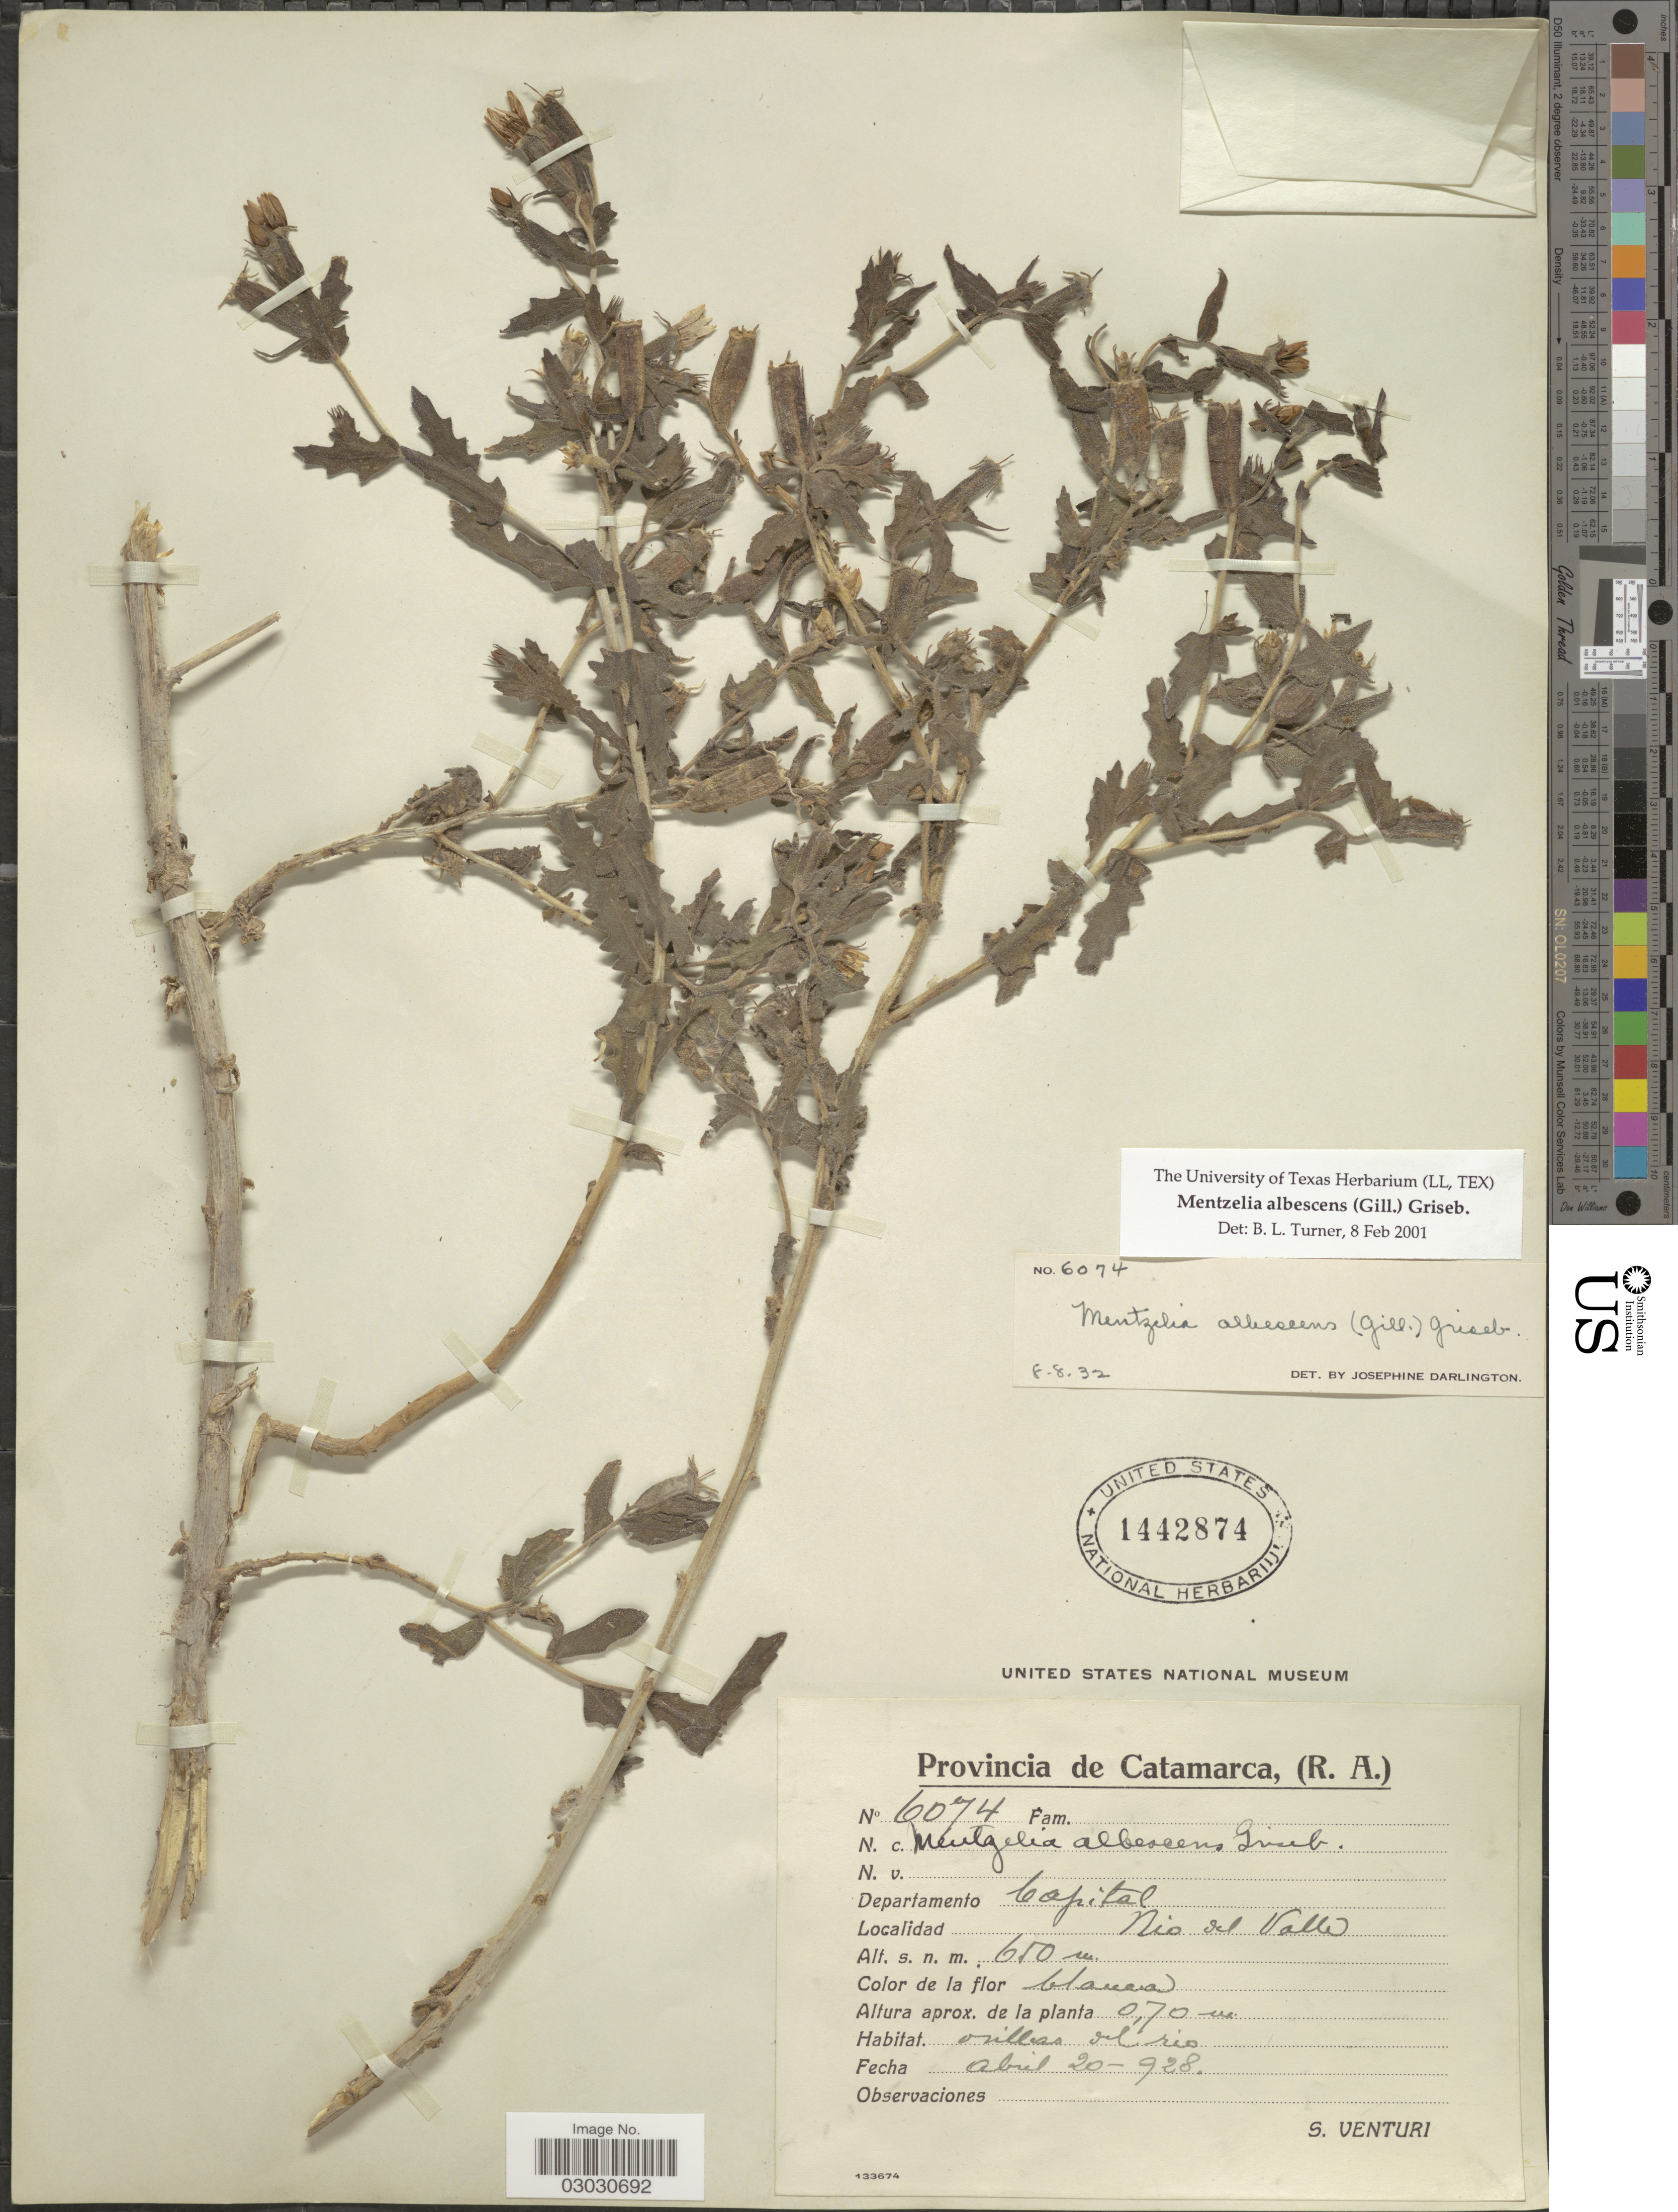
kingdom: Plantae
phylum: Tracheophyta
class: Magnoliopsida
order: Cornales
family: Loasaceae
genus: Mentzelia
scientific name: Mentzelia albescens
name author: (Gillies ex Arn.) Griseb.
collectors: S. Venturi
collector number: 6074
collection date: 1928-04-20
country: Argentina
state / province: Catamarca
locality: Catamarca, (R. A.). Departamento Capital. Rio del Valle.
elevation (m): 650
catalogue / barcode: US 1442874